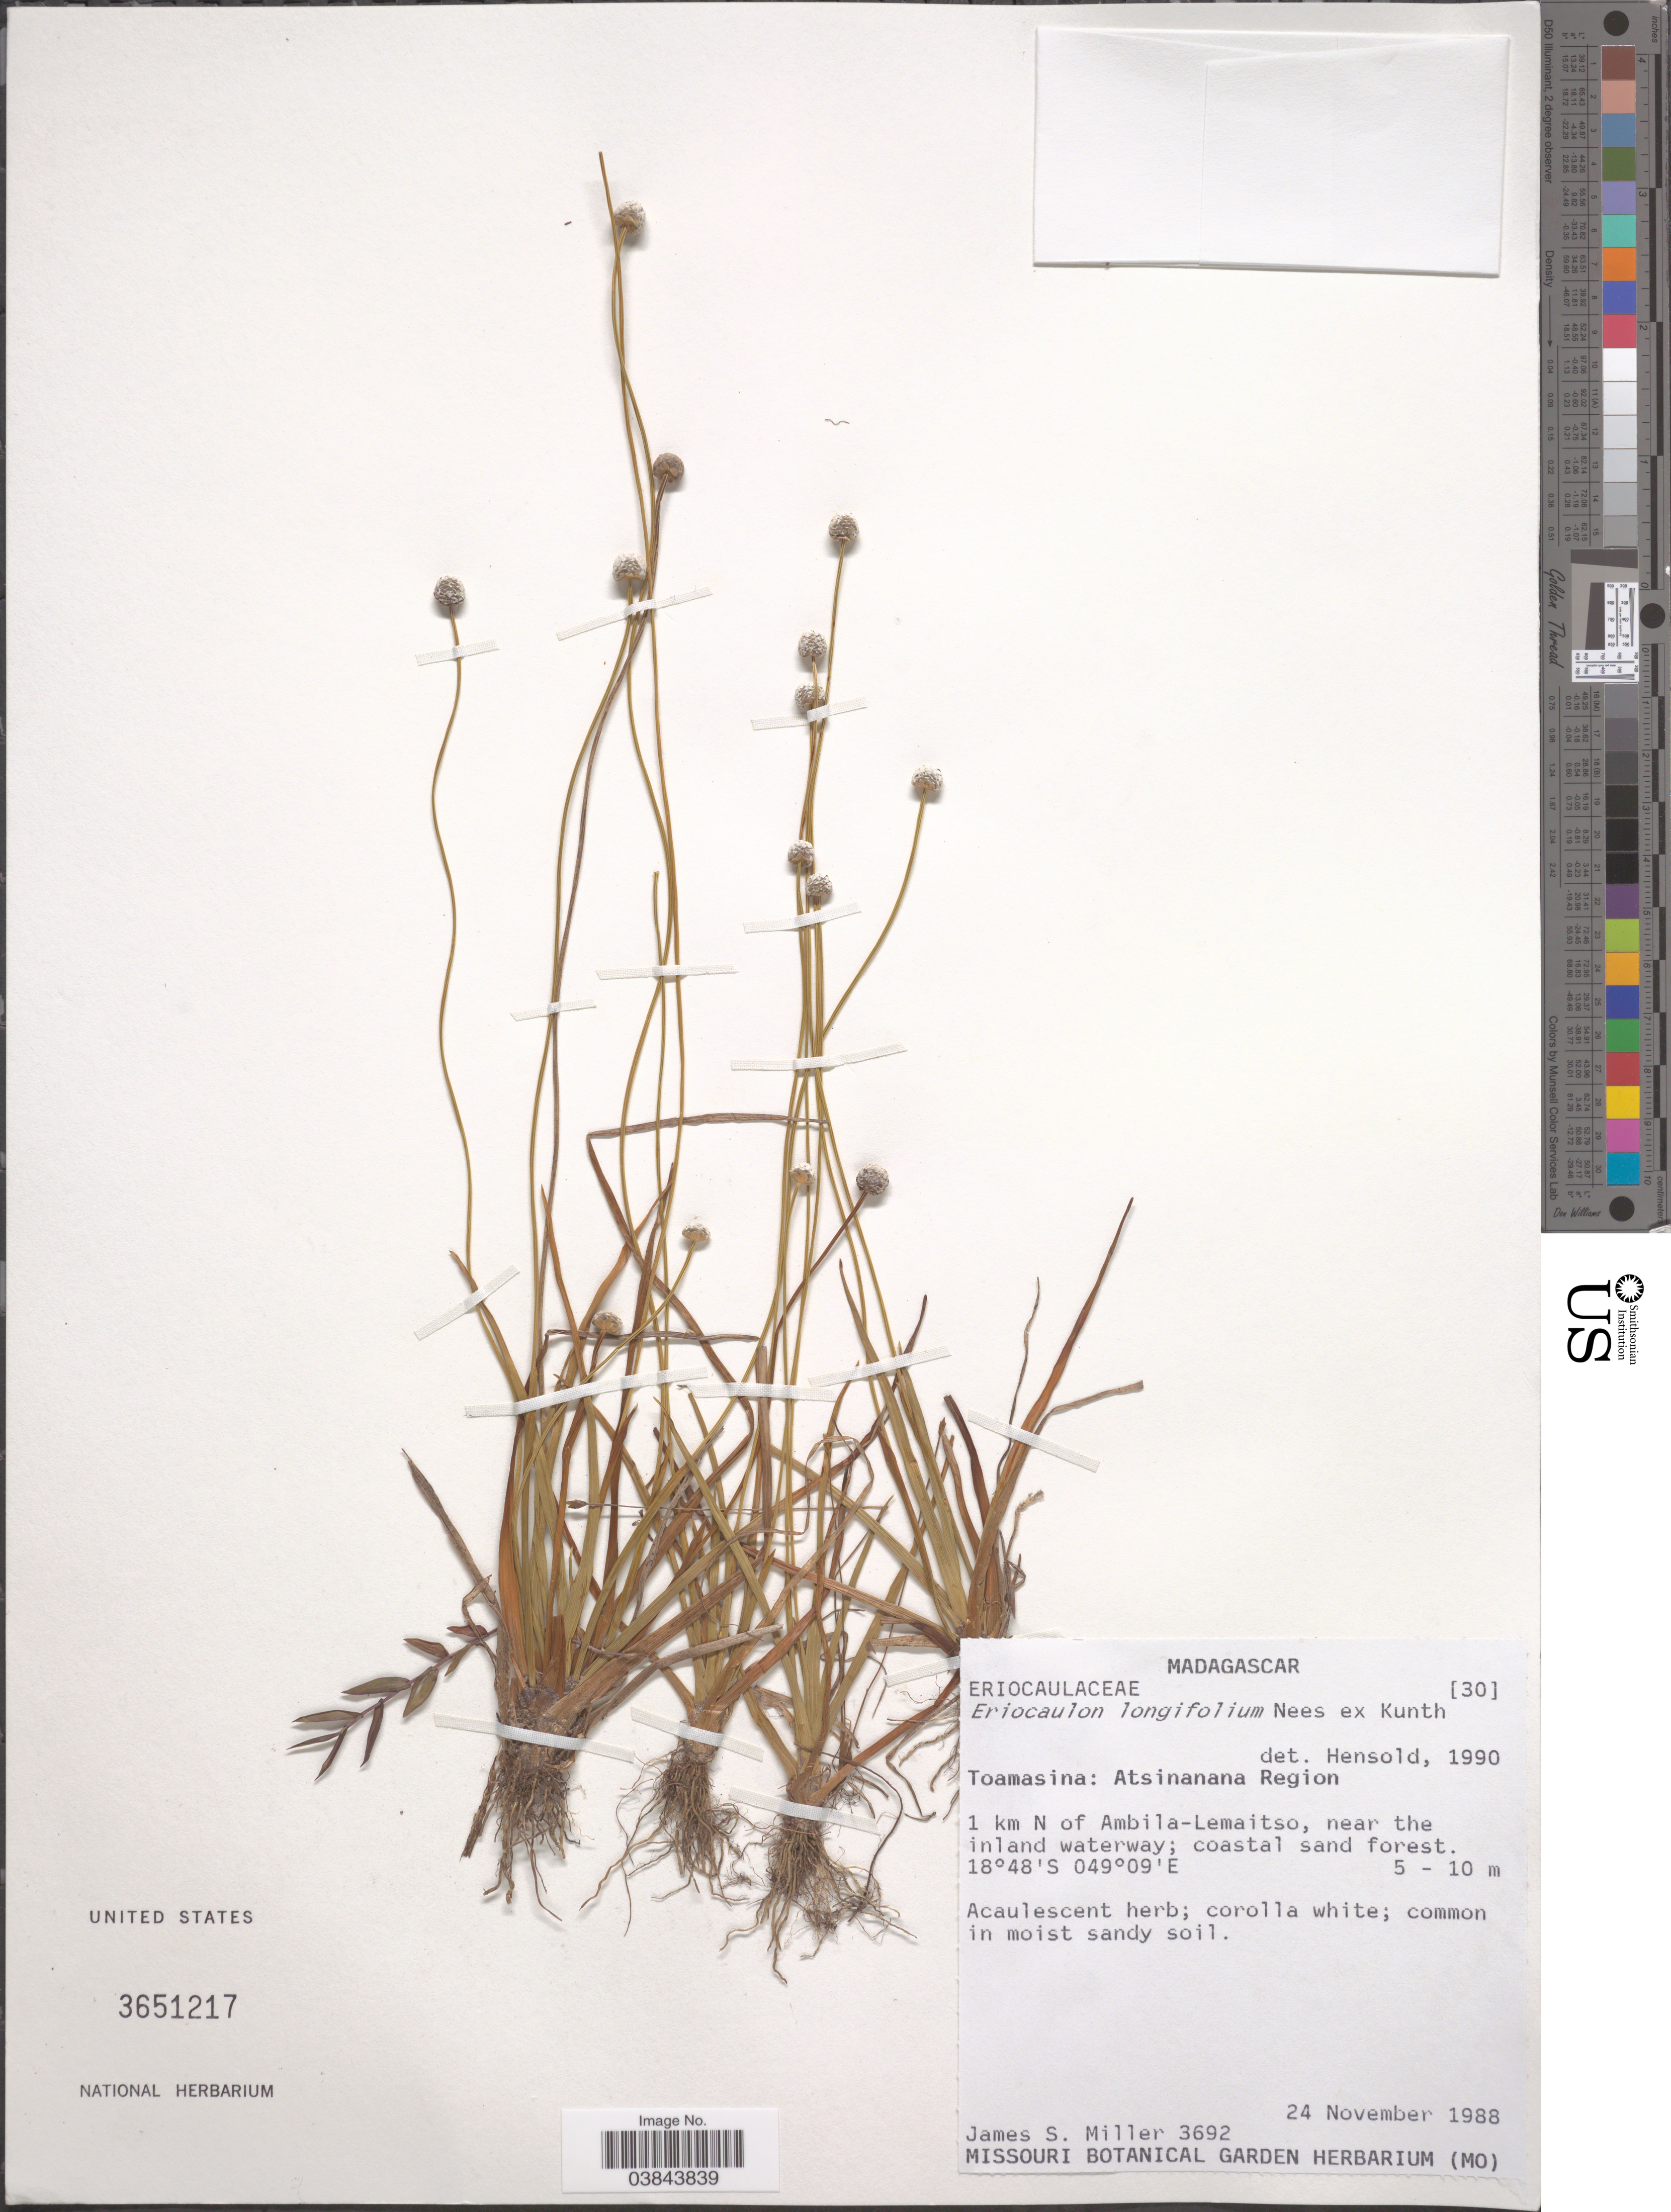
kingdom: Plantae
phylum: Tracheophyta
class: Liliopsida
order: Poales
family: Eriocaulaceae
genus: Eriocaulon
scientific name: Eriocaulon longifolium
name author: Raf.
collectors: J. S. Miller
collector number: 3692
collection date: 1988-11-24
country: Madagascar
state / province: Atsinanana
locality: Atsinanana Region. 1 km N of Ambila-Lemaitso, near the inland waterway; coastal sand forest.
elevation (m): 5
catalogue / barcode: US 3651217